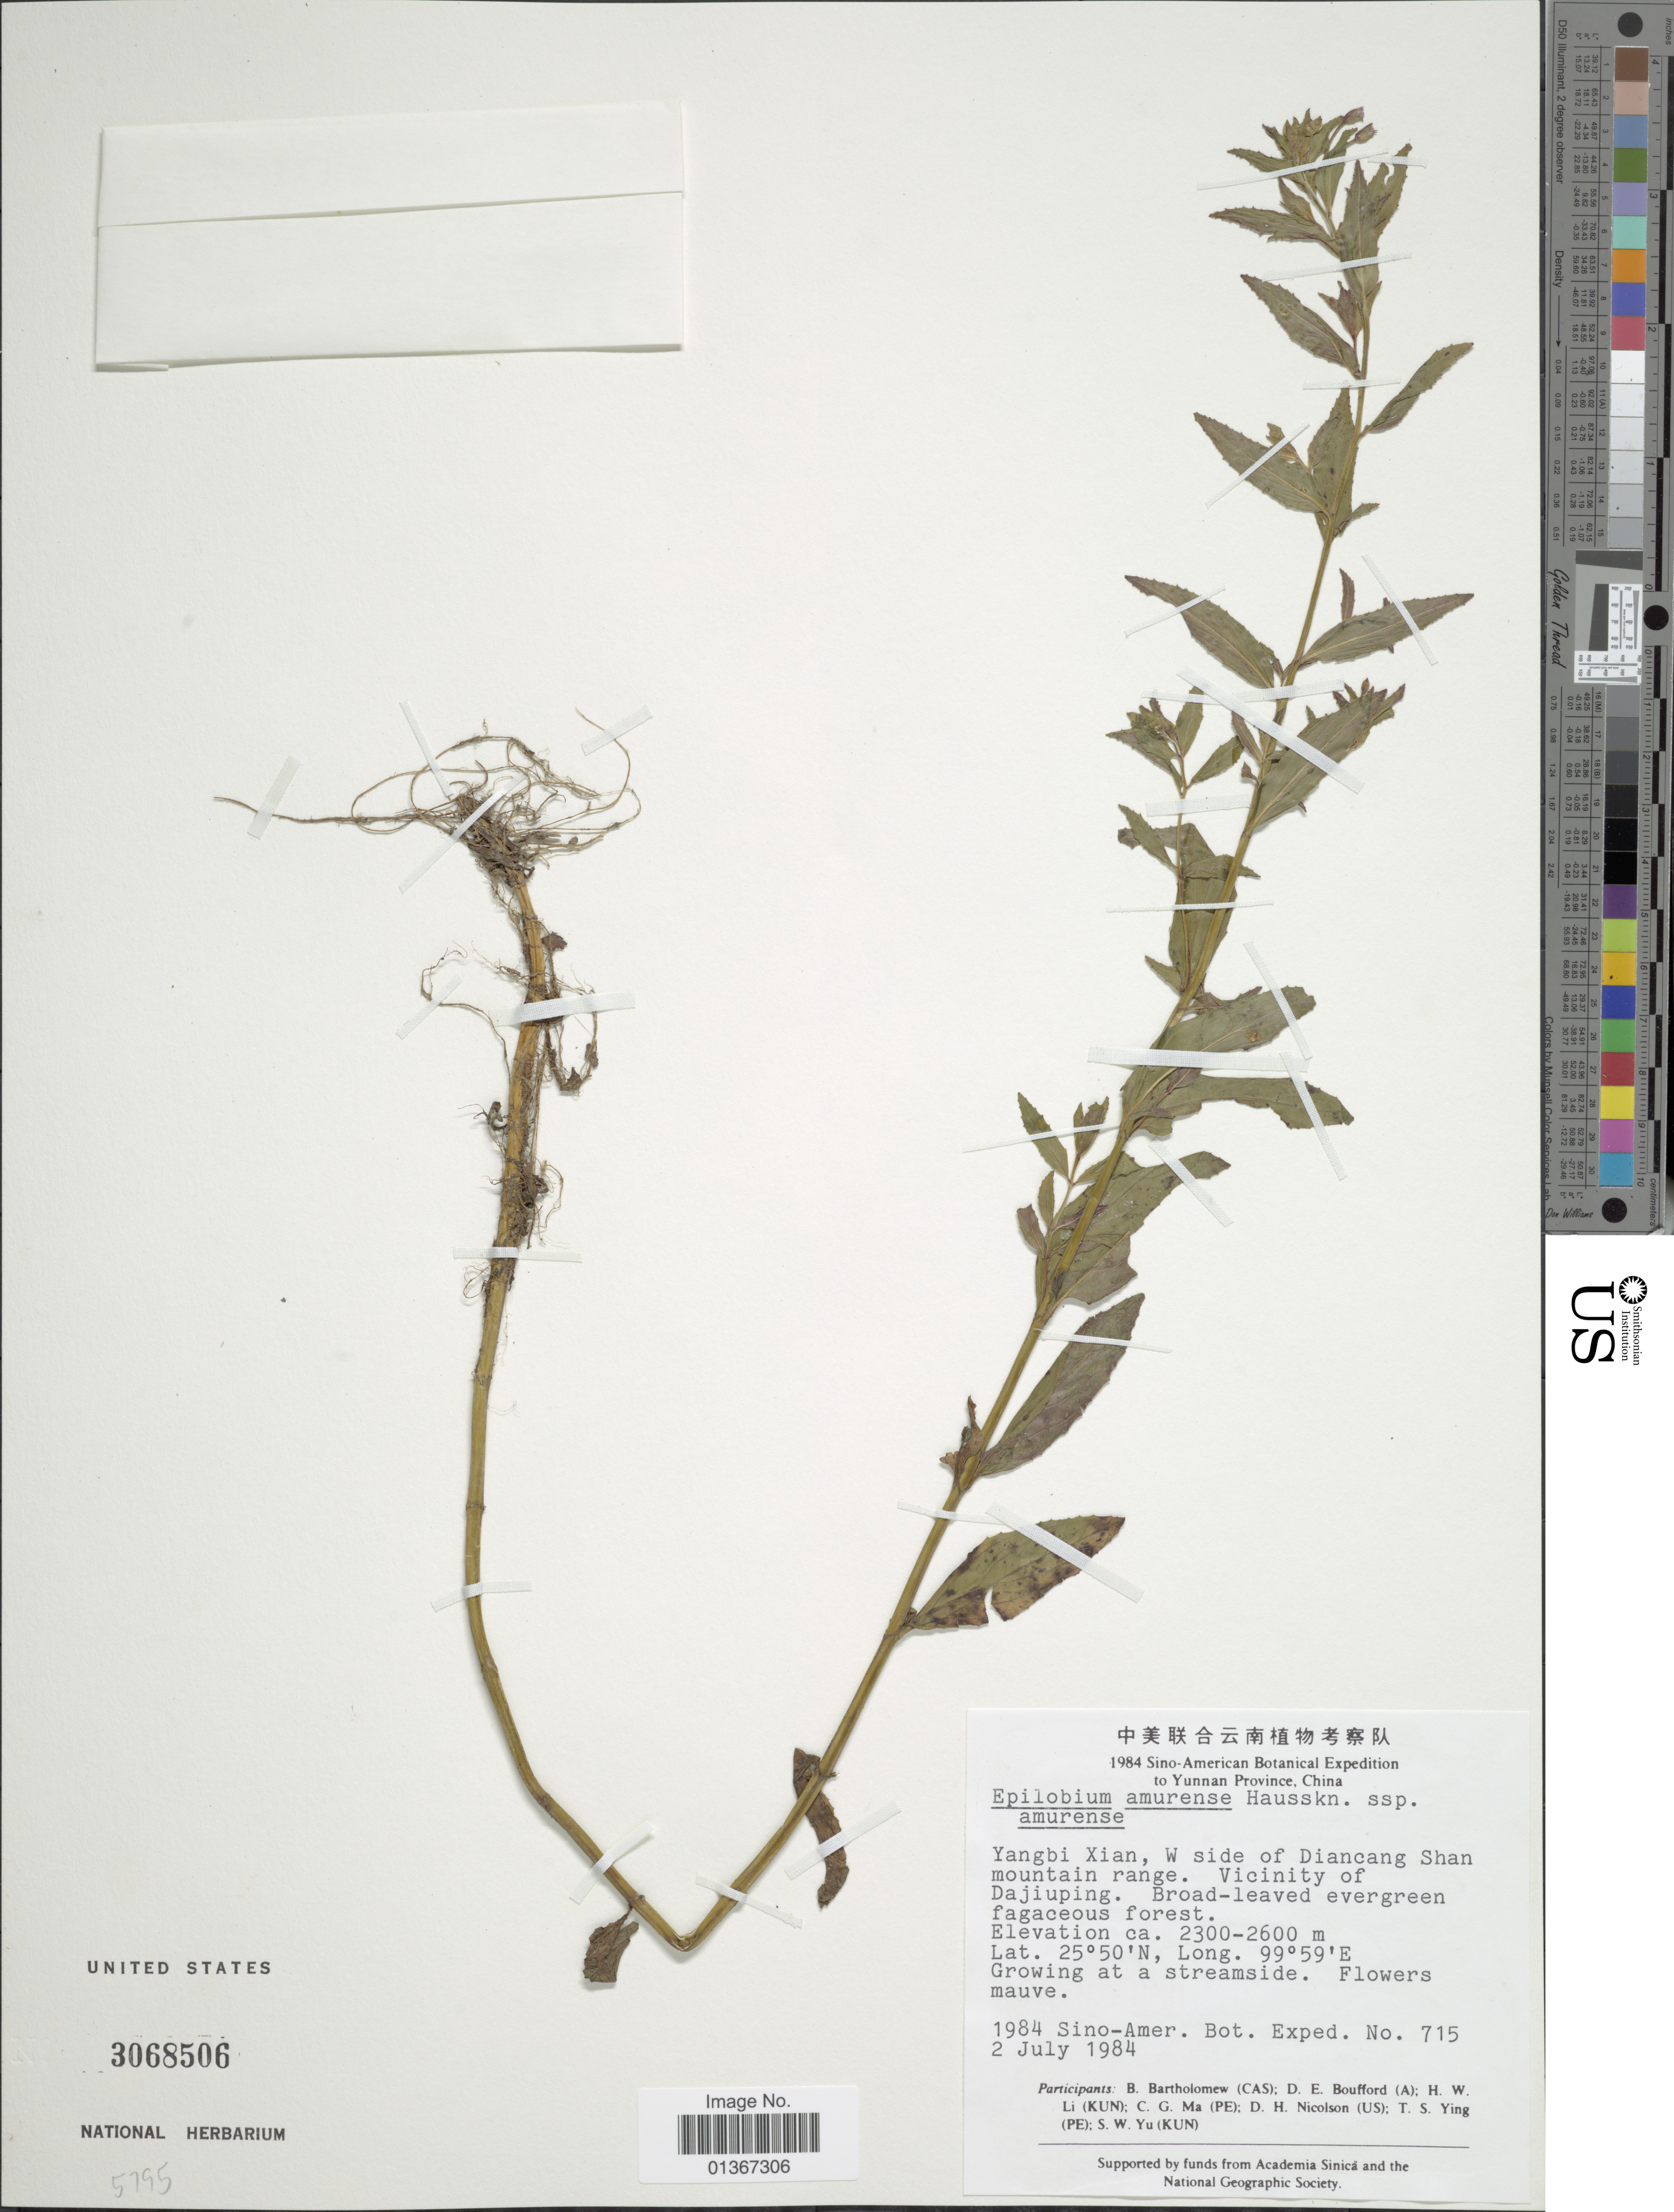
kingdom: Plantae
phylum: Tracheophyta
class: Magnoliopsida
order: Myrtales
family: Onagraceae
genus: Epilobium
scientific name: Epilobium amurense subsp. amurense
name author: Hausskn.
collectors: Sino-Amer. Bot. Exped. 1984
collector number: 715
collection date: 1984-07-02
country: China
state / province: Yunnan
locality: Yangbi Xian, W side of Diancang Shan mountain range. Vicinity of Dajiuping.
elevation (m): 2300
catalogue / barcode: US 3068506